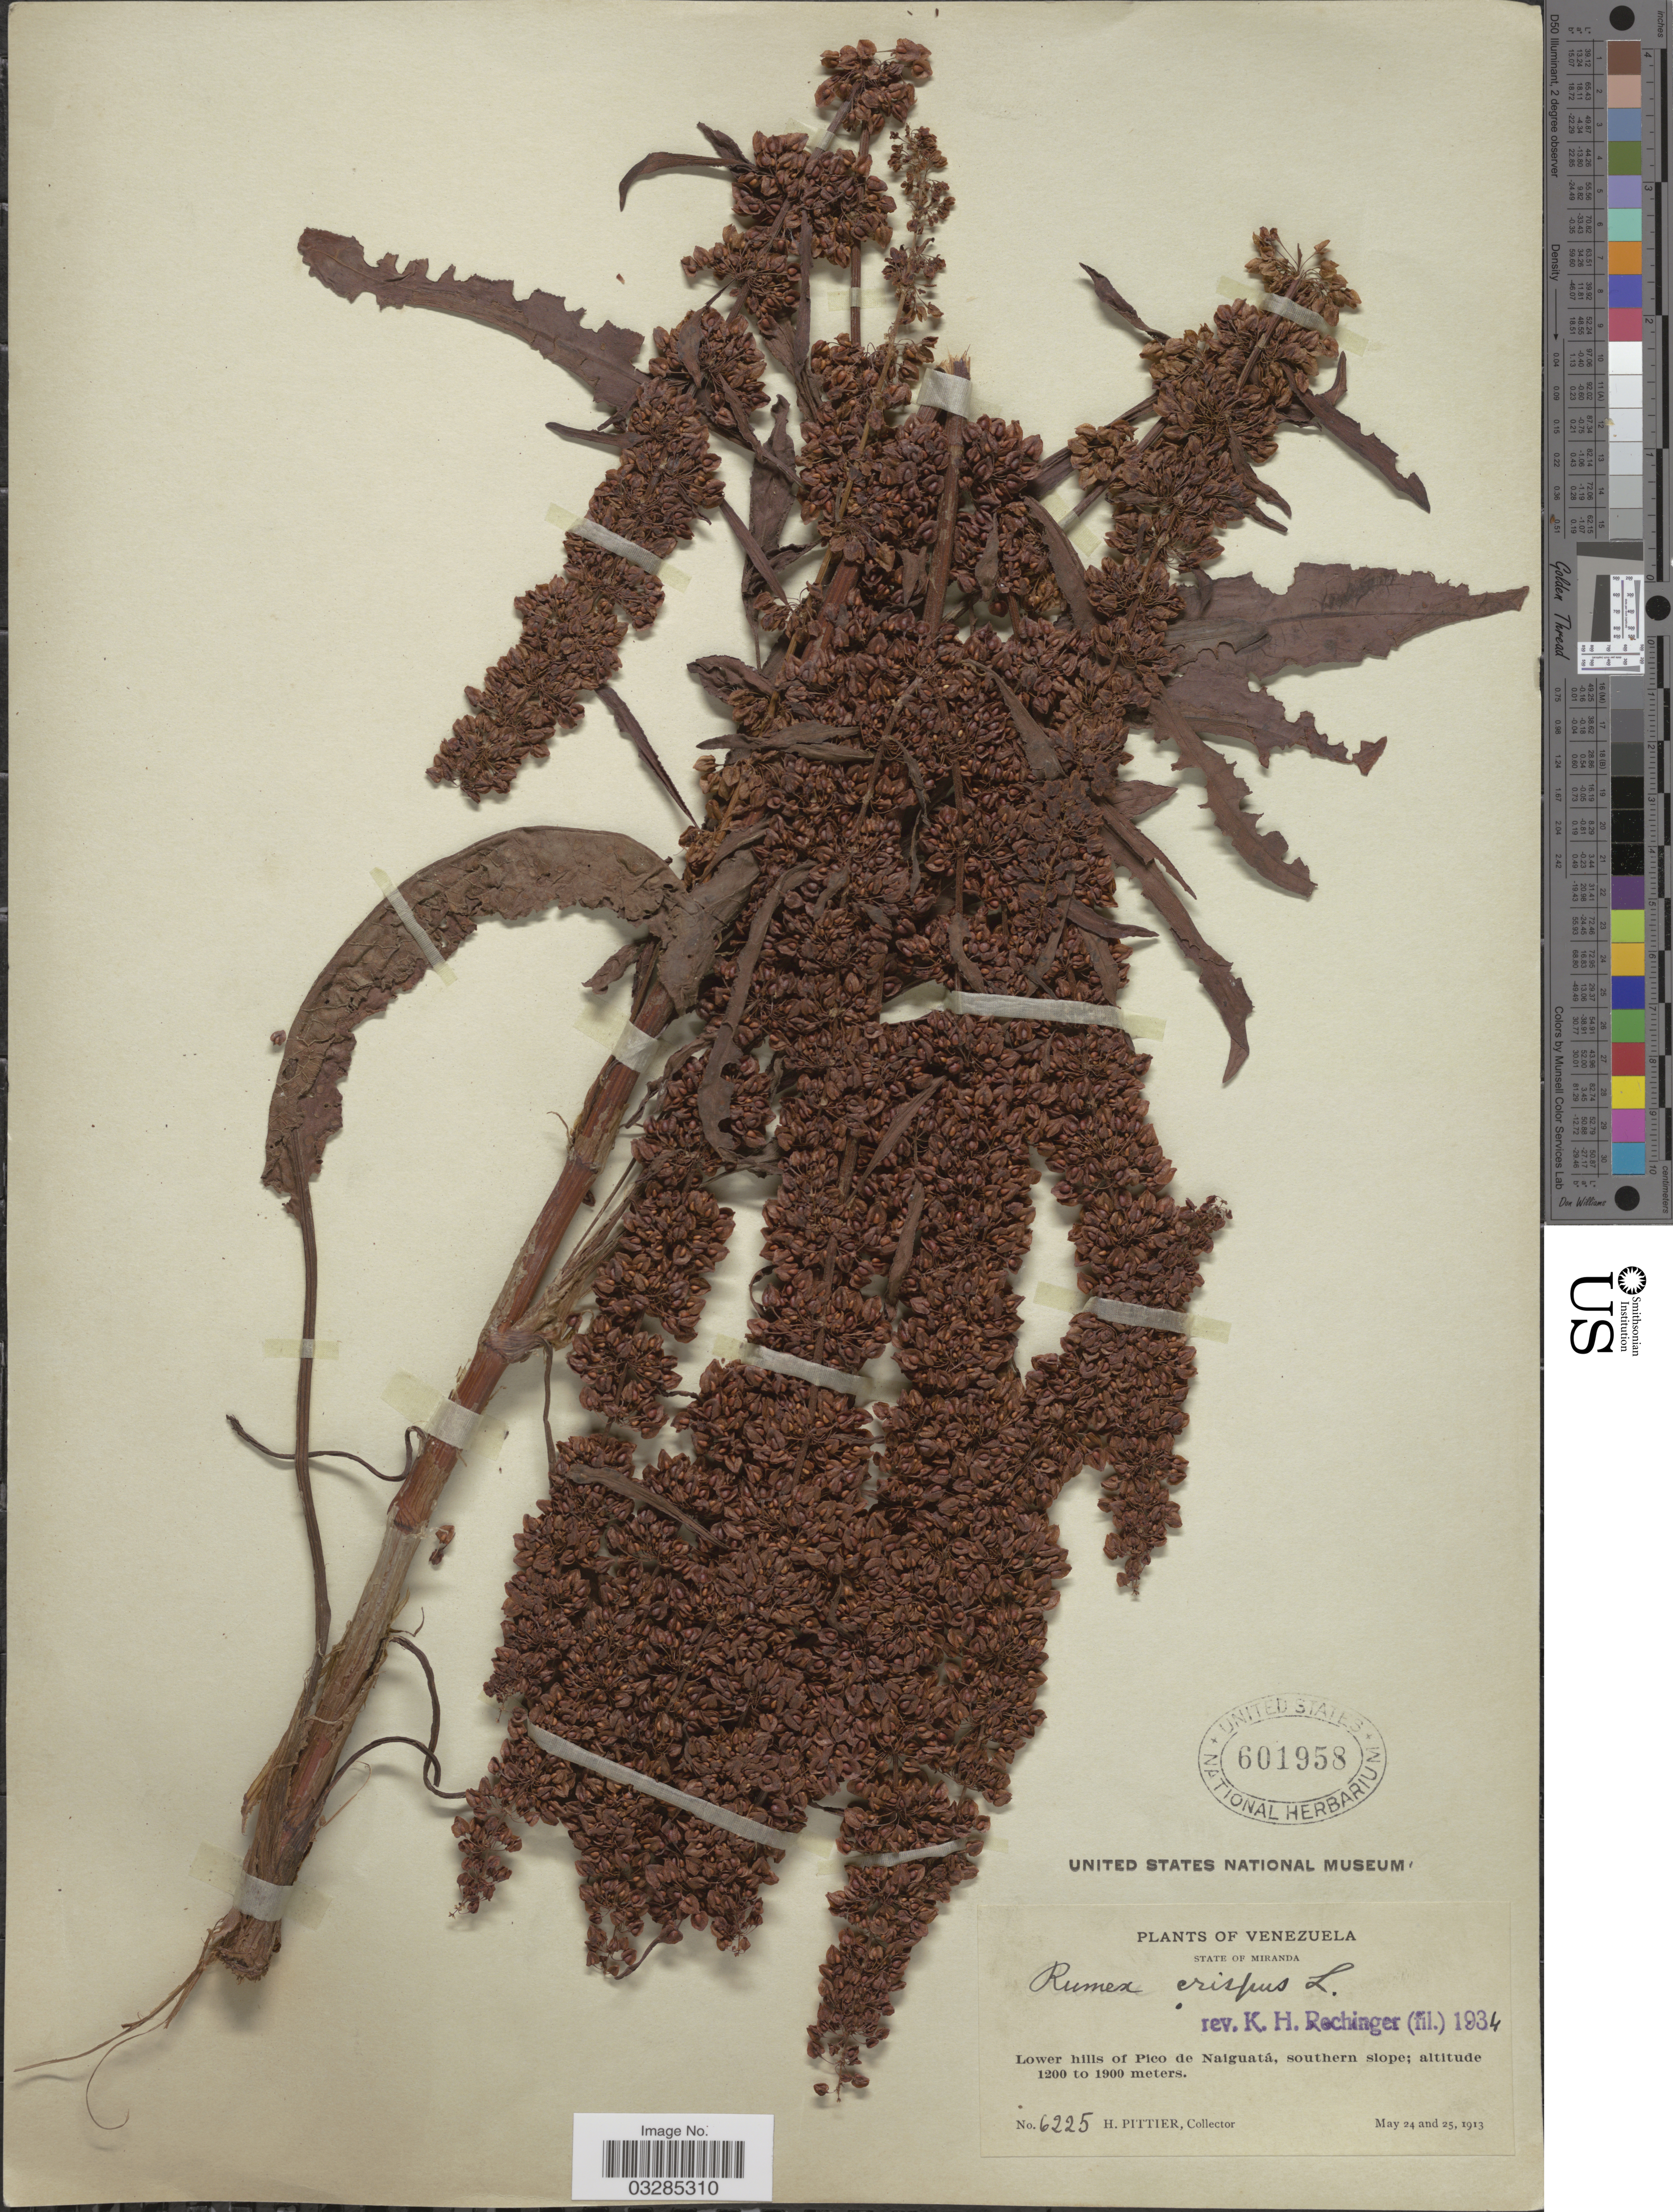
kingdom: Plantae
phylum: Tracheophyta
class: Magnoliopsida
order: Caryophyllales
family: Polygonaceae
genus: Rumex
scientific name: Rumex crispus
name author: L.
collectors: H. F. Pittier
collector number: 6225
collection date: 1913-05-24/1913-05-25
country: Venezuela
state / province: Miranda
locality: Lower hills of Pico de Naiguatá, southern slope.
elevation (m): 1200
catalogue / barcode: US 601958